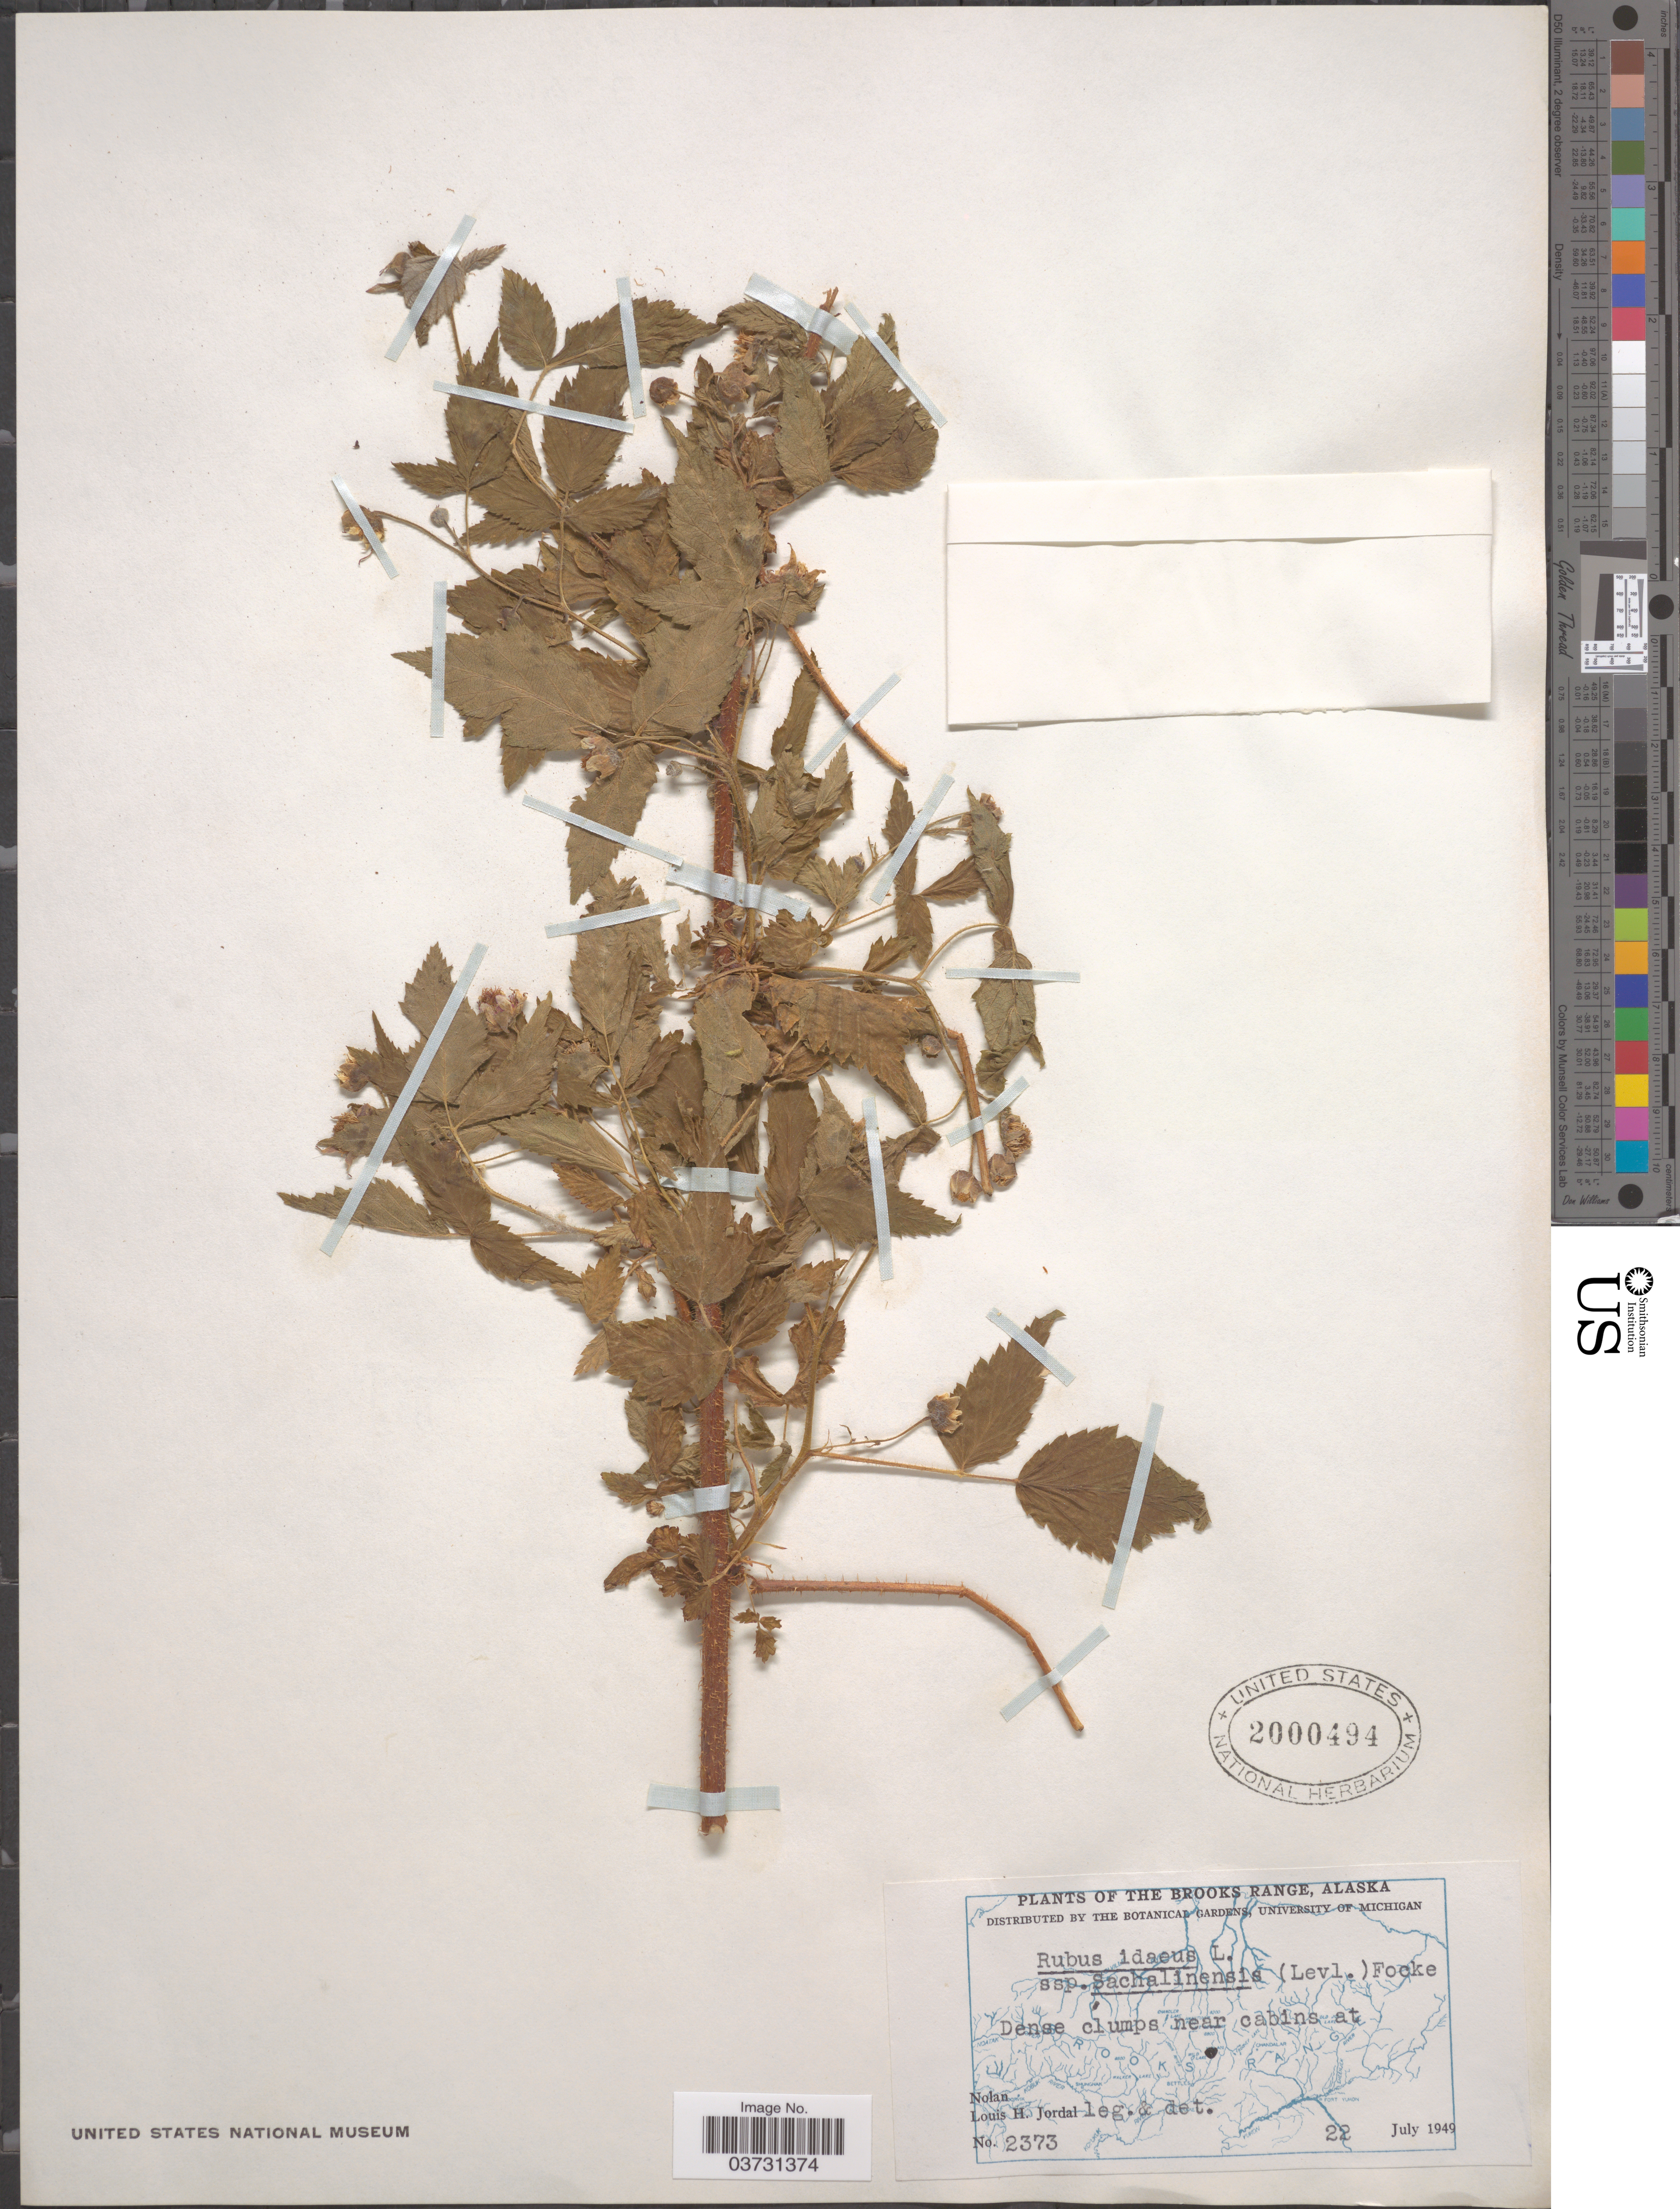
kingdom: Plantae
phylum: Tracheophyta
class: Magnoliopsida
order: Rosales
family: Rosaceae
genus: Rubus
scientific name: Rubus strigosus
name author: Michx.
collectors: L. Jordal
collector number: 2373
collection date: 1949-07-22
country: United States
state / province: Alaska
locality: The Brooks Range. Dense clumps near cabins at Nolan.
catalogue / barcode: US 2000494